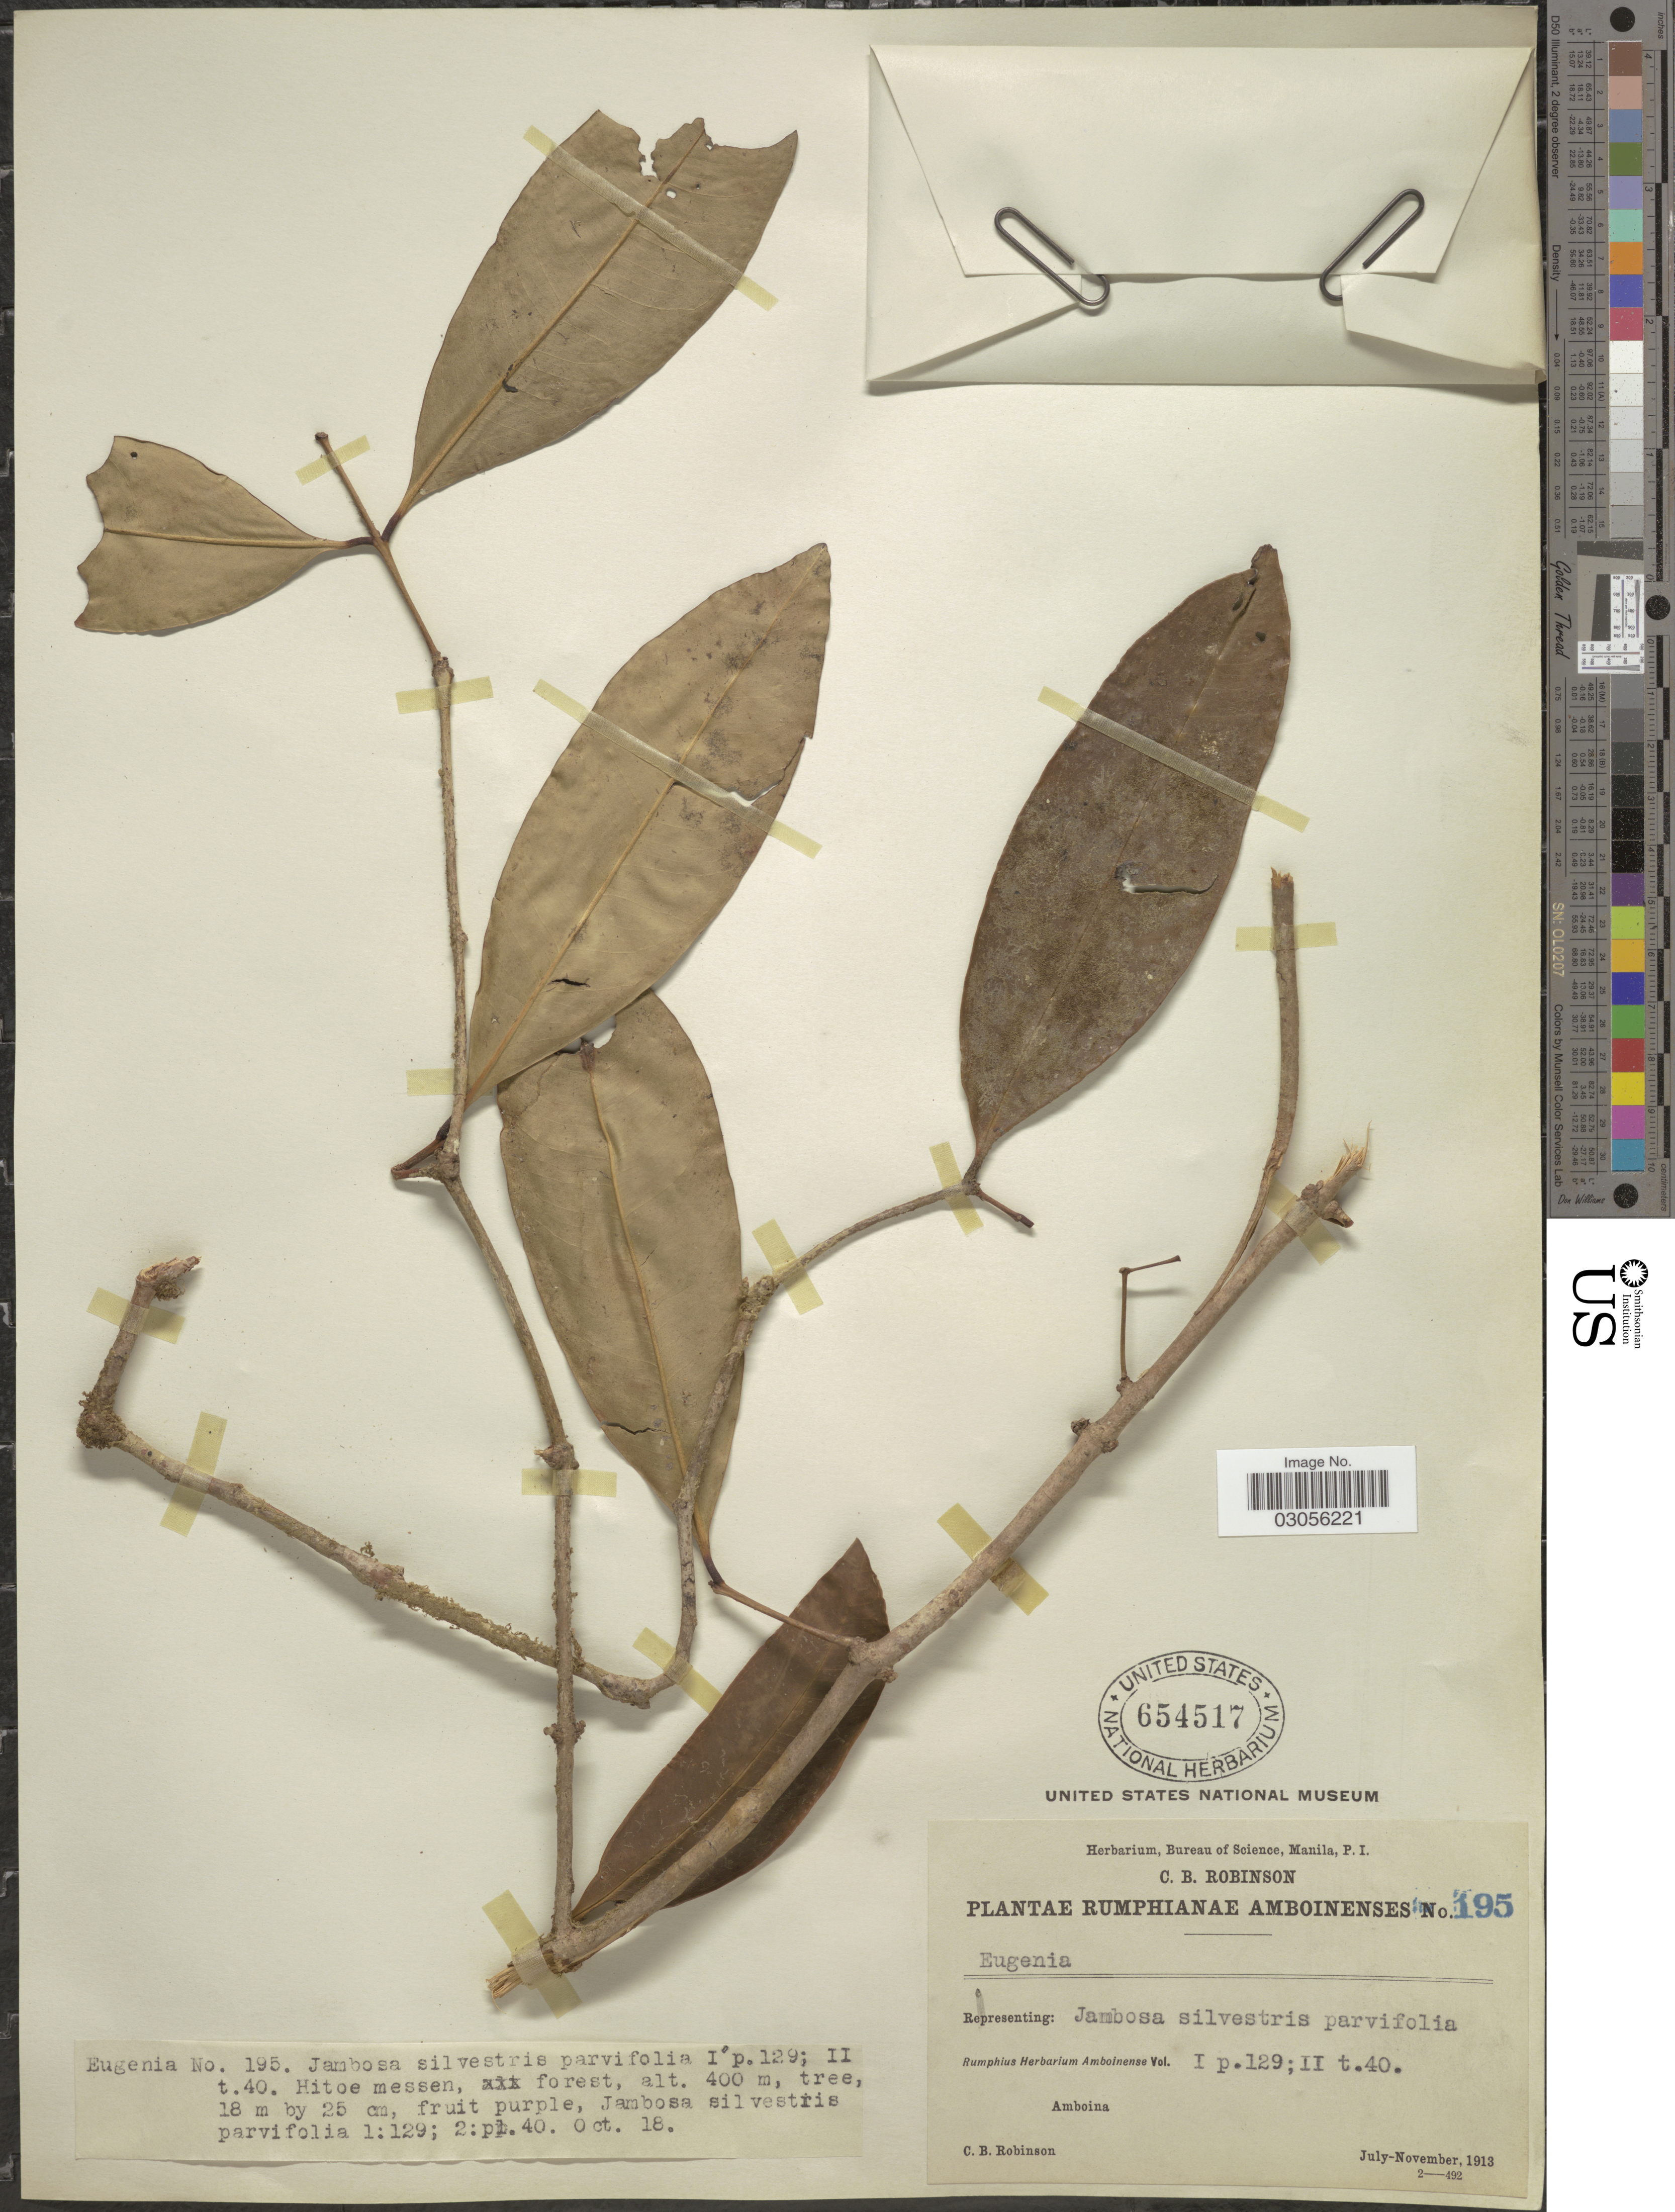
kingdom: Plantae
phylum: Tracheophyta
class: Magnoliopsida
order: Myrtales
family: Myrtaceae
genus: Eugenia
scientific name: Eugenia sp.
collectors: C. Robinson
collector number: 195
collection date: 1913-07/1913-11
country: Indonesia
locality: Amboina.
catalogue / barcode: US 654517